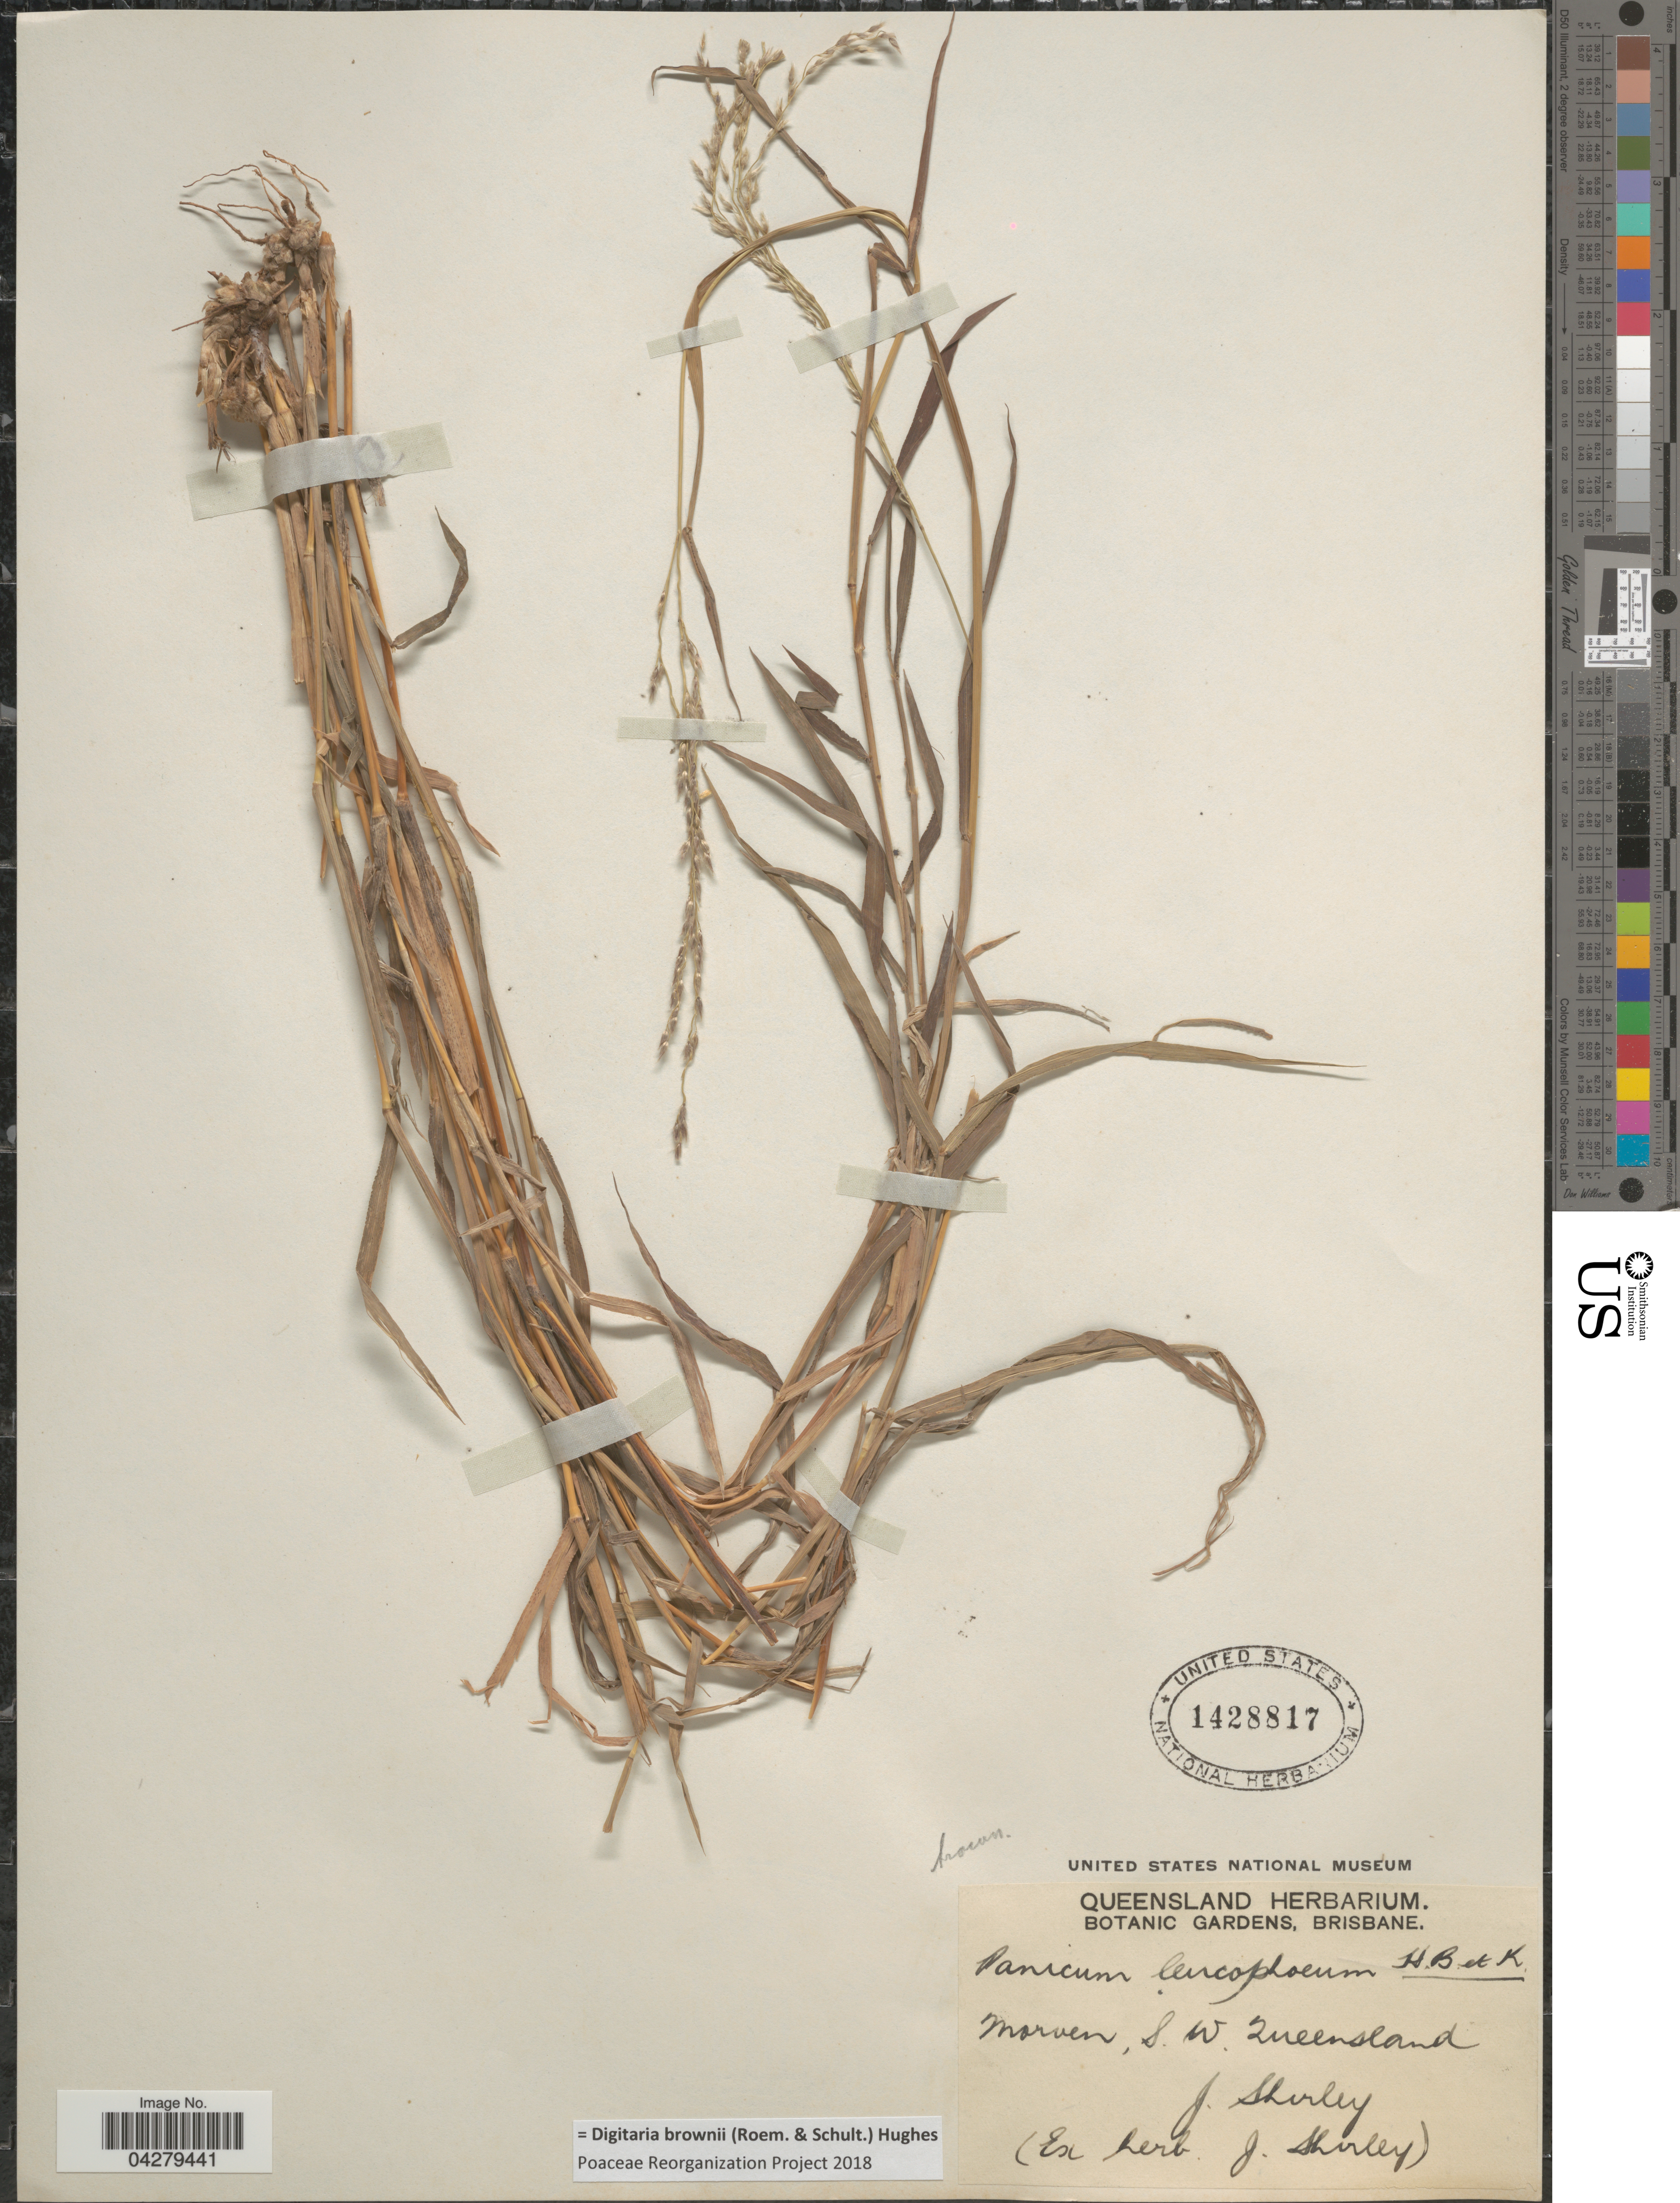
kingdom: Plantae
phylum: Tracheophyta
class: Liliopsida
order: Poales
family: Poaceae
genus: Digitaria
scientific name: Digitaria brownii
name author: (Roem. & Schult.) Hughes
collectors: J. Shirley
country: Australia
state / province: Queensland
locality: Morven, S. W. Queensland.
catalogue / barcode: US 1428817